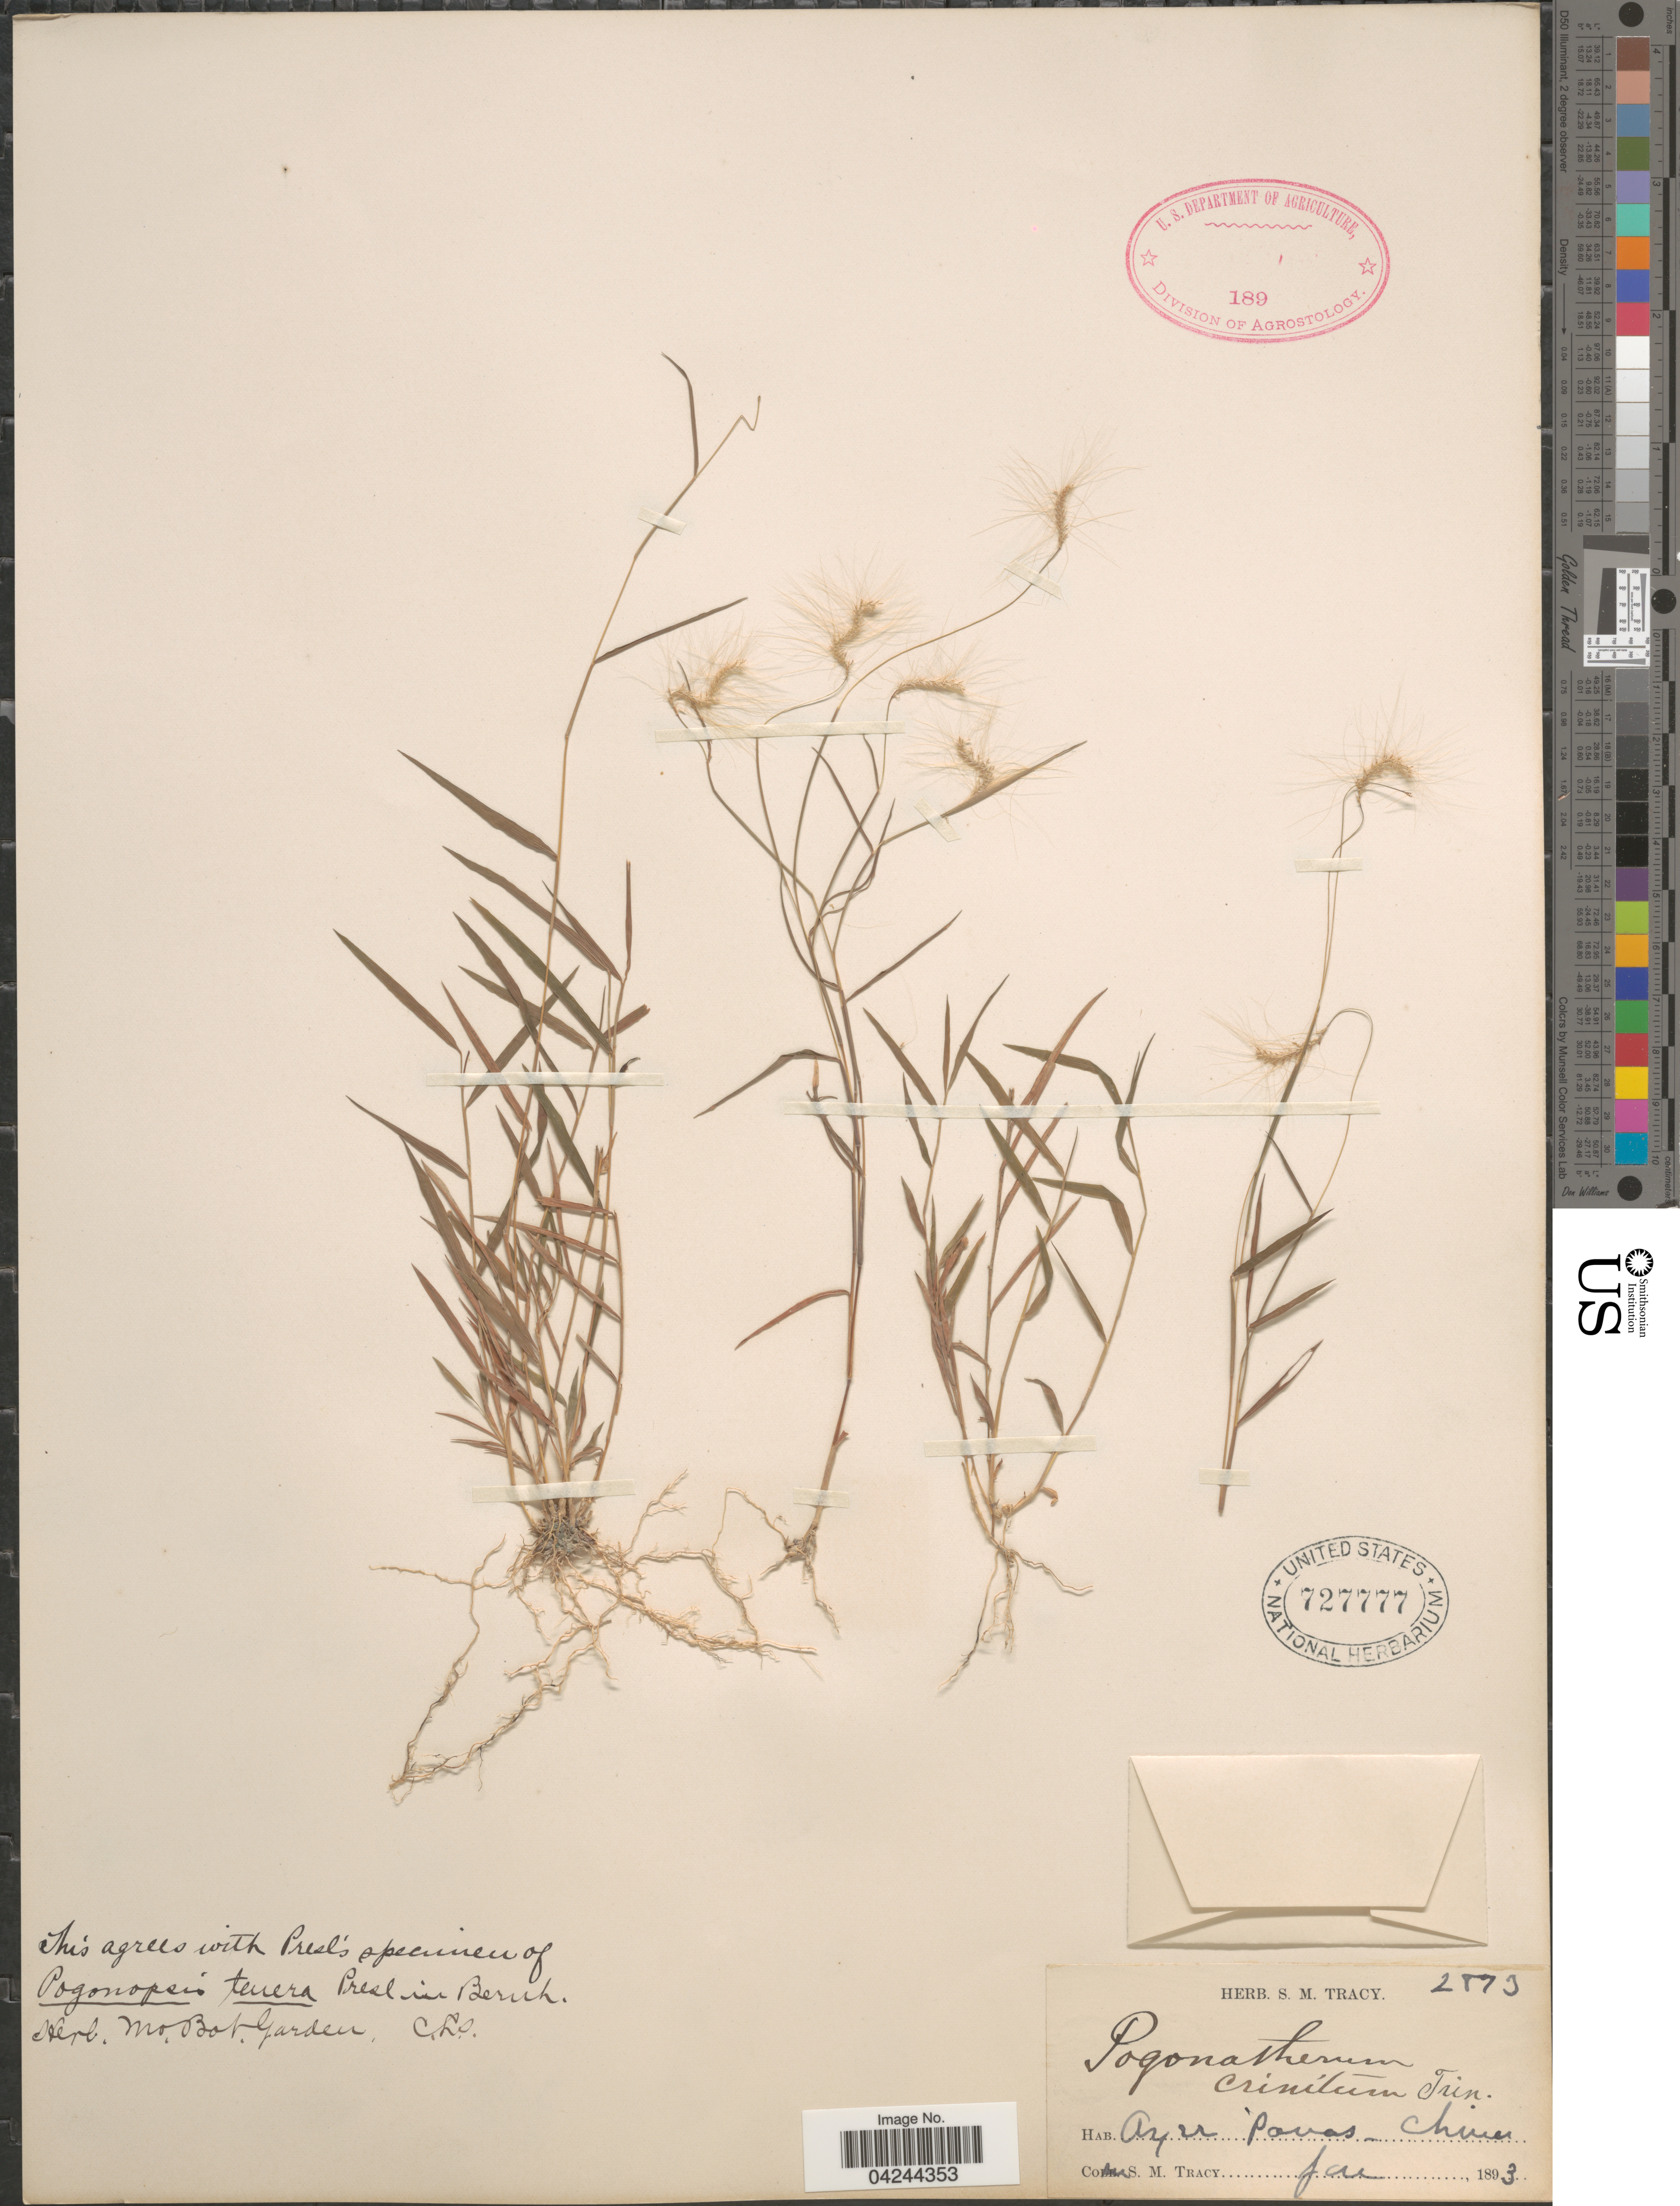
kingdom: Plantae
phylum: Tracheophyta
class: Liliopsida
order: Poales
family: Poaceae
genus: Pogonatherum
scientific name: Pogonatherum crinitum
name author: (Thunb.) Kunth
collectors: S. M. Tracy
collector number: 2873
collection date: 1893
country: China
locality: Ayer Panas.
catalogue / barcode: US 727777